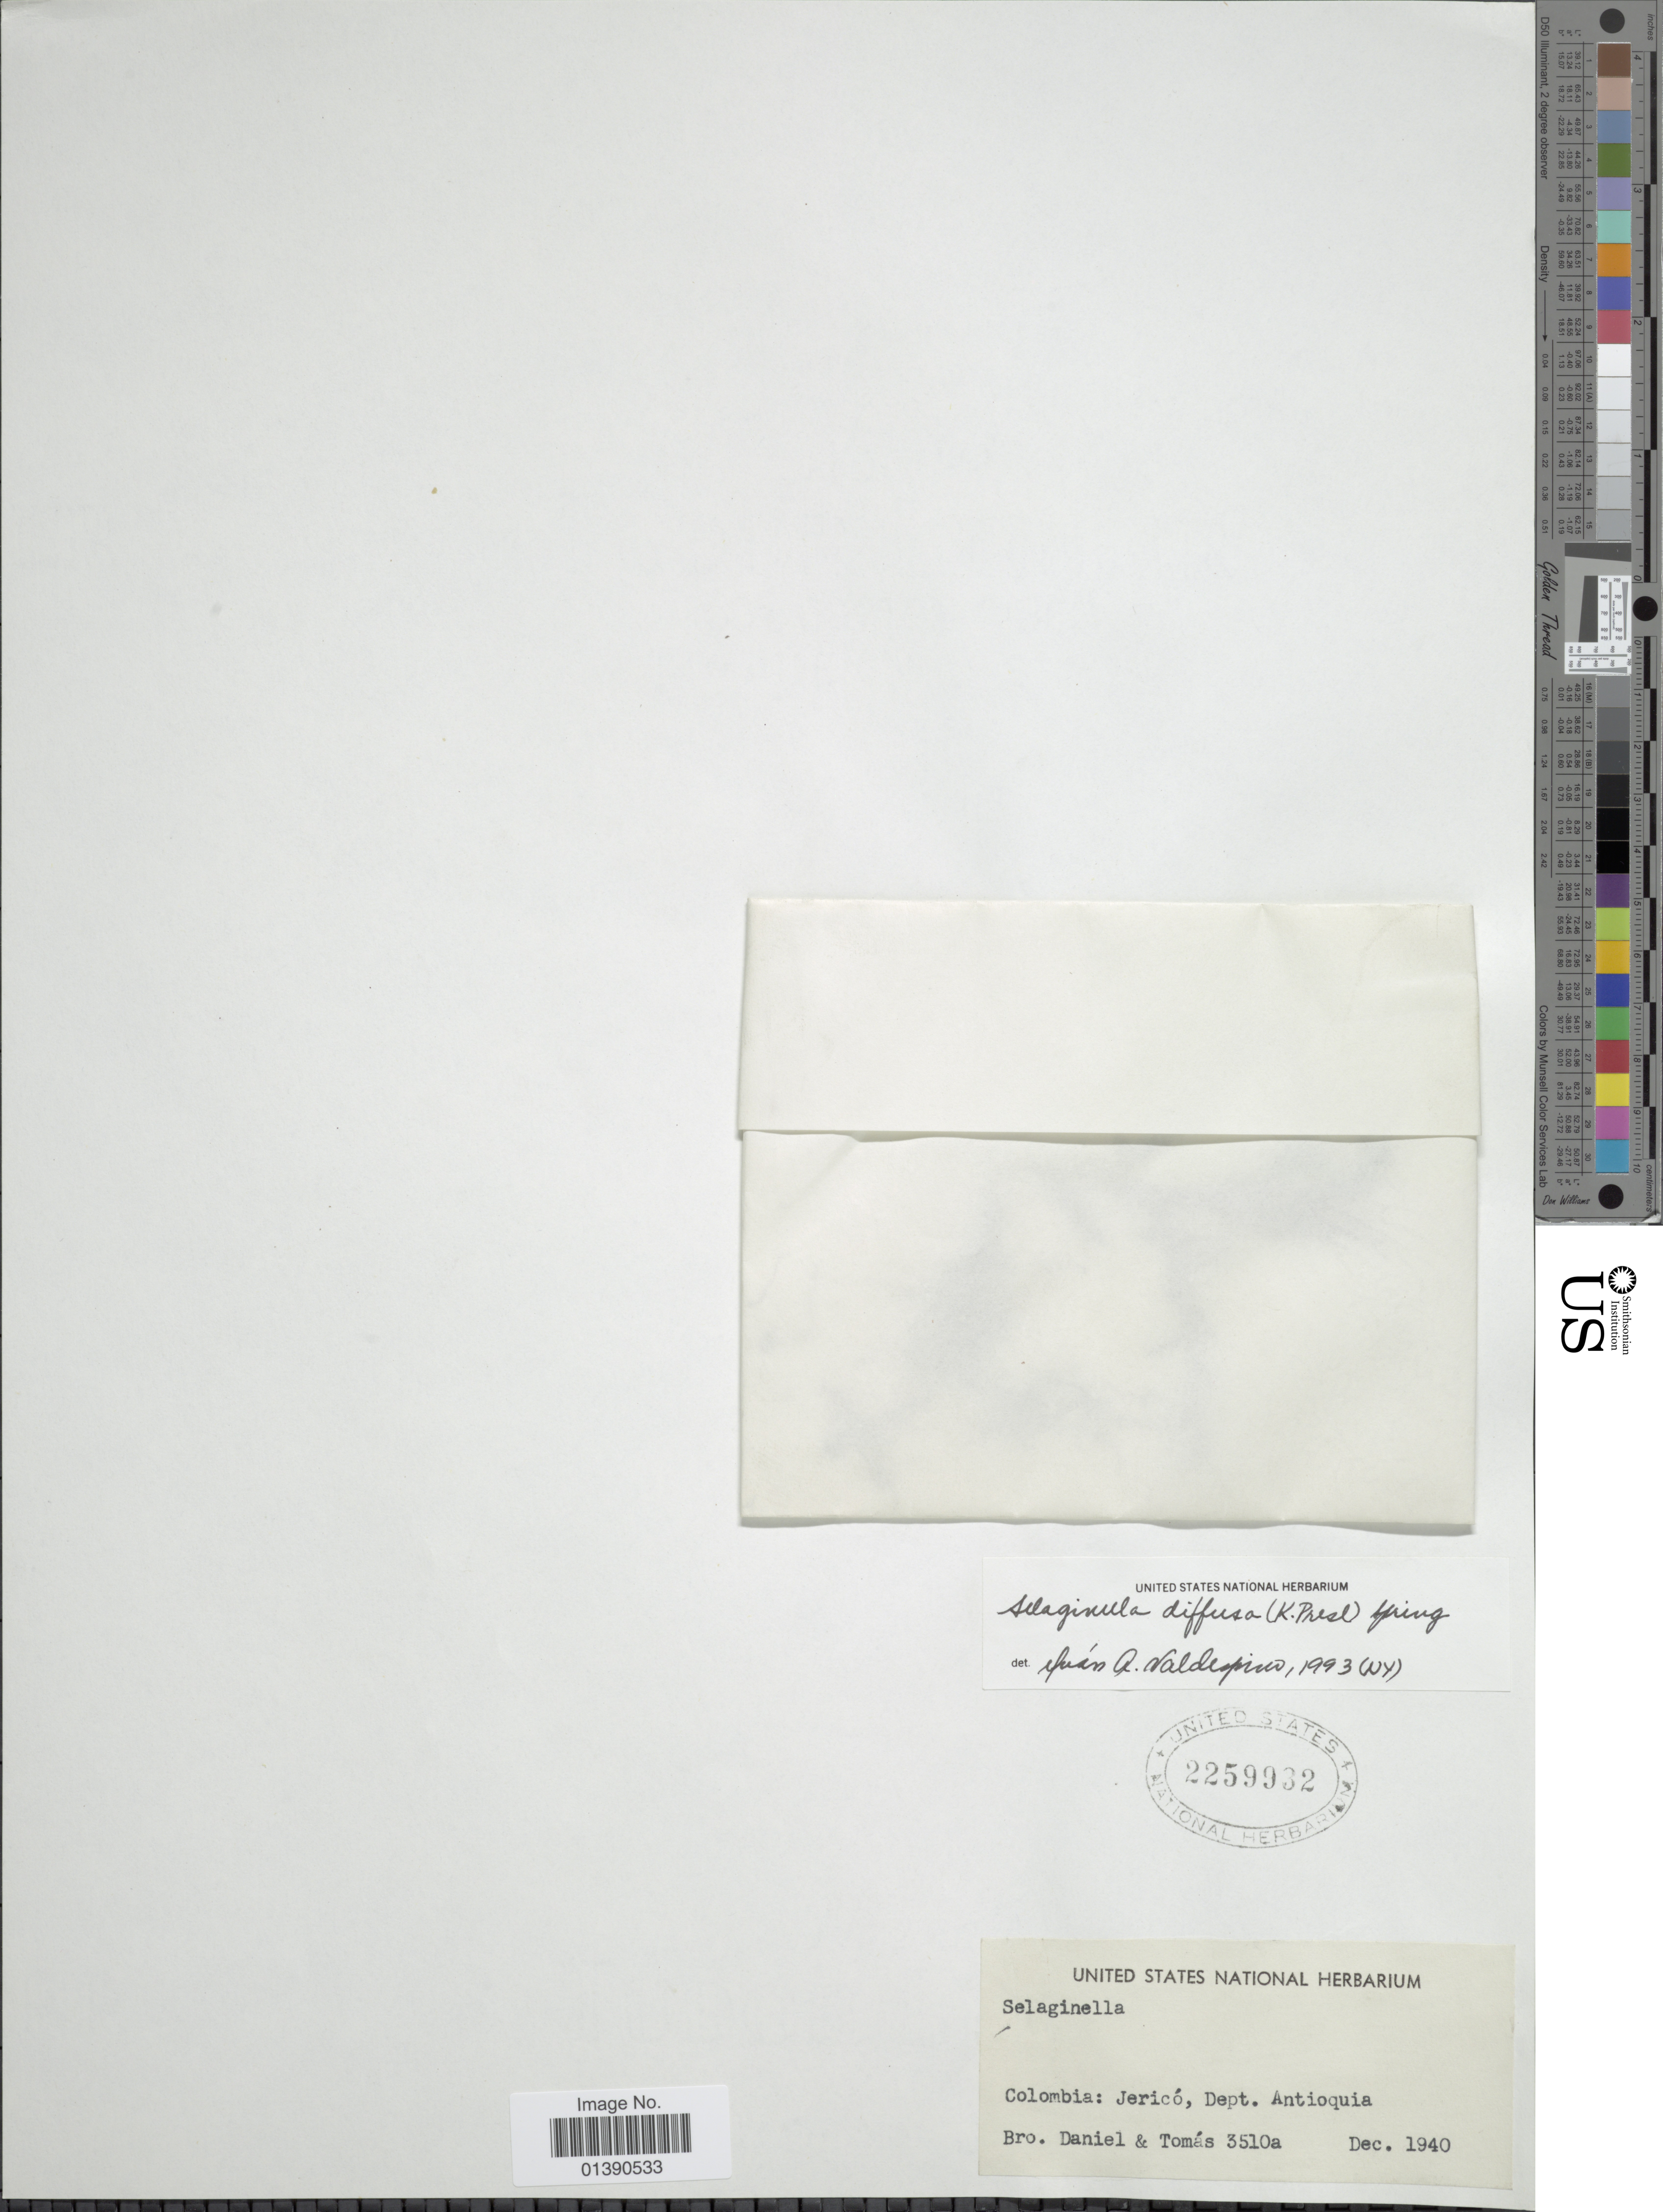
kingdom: Plantae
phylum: Tracheophyta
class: Lycopodiopsida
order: Selaginellales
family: Selaginellaceae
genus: Selaginella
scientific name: Selaginella diffusa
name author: (C. Presl) Spring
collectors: Bro. Daniel & B. Tomas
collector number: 3510a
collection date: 1940-12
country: Colombia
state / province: Antioquia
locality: Jericó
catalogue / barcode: US 2259932